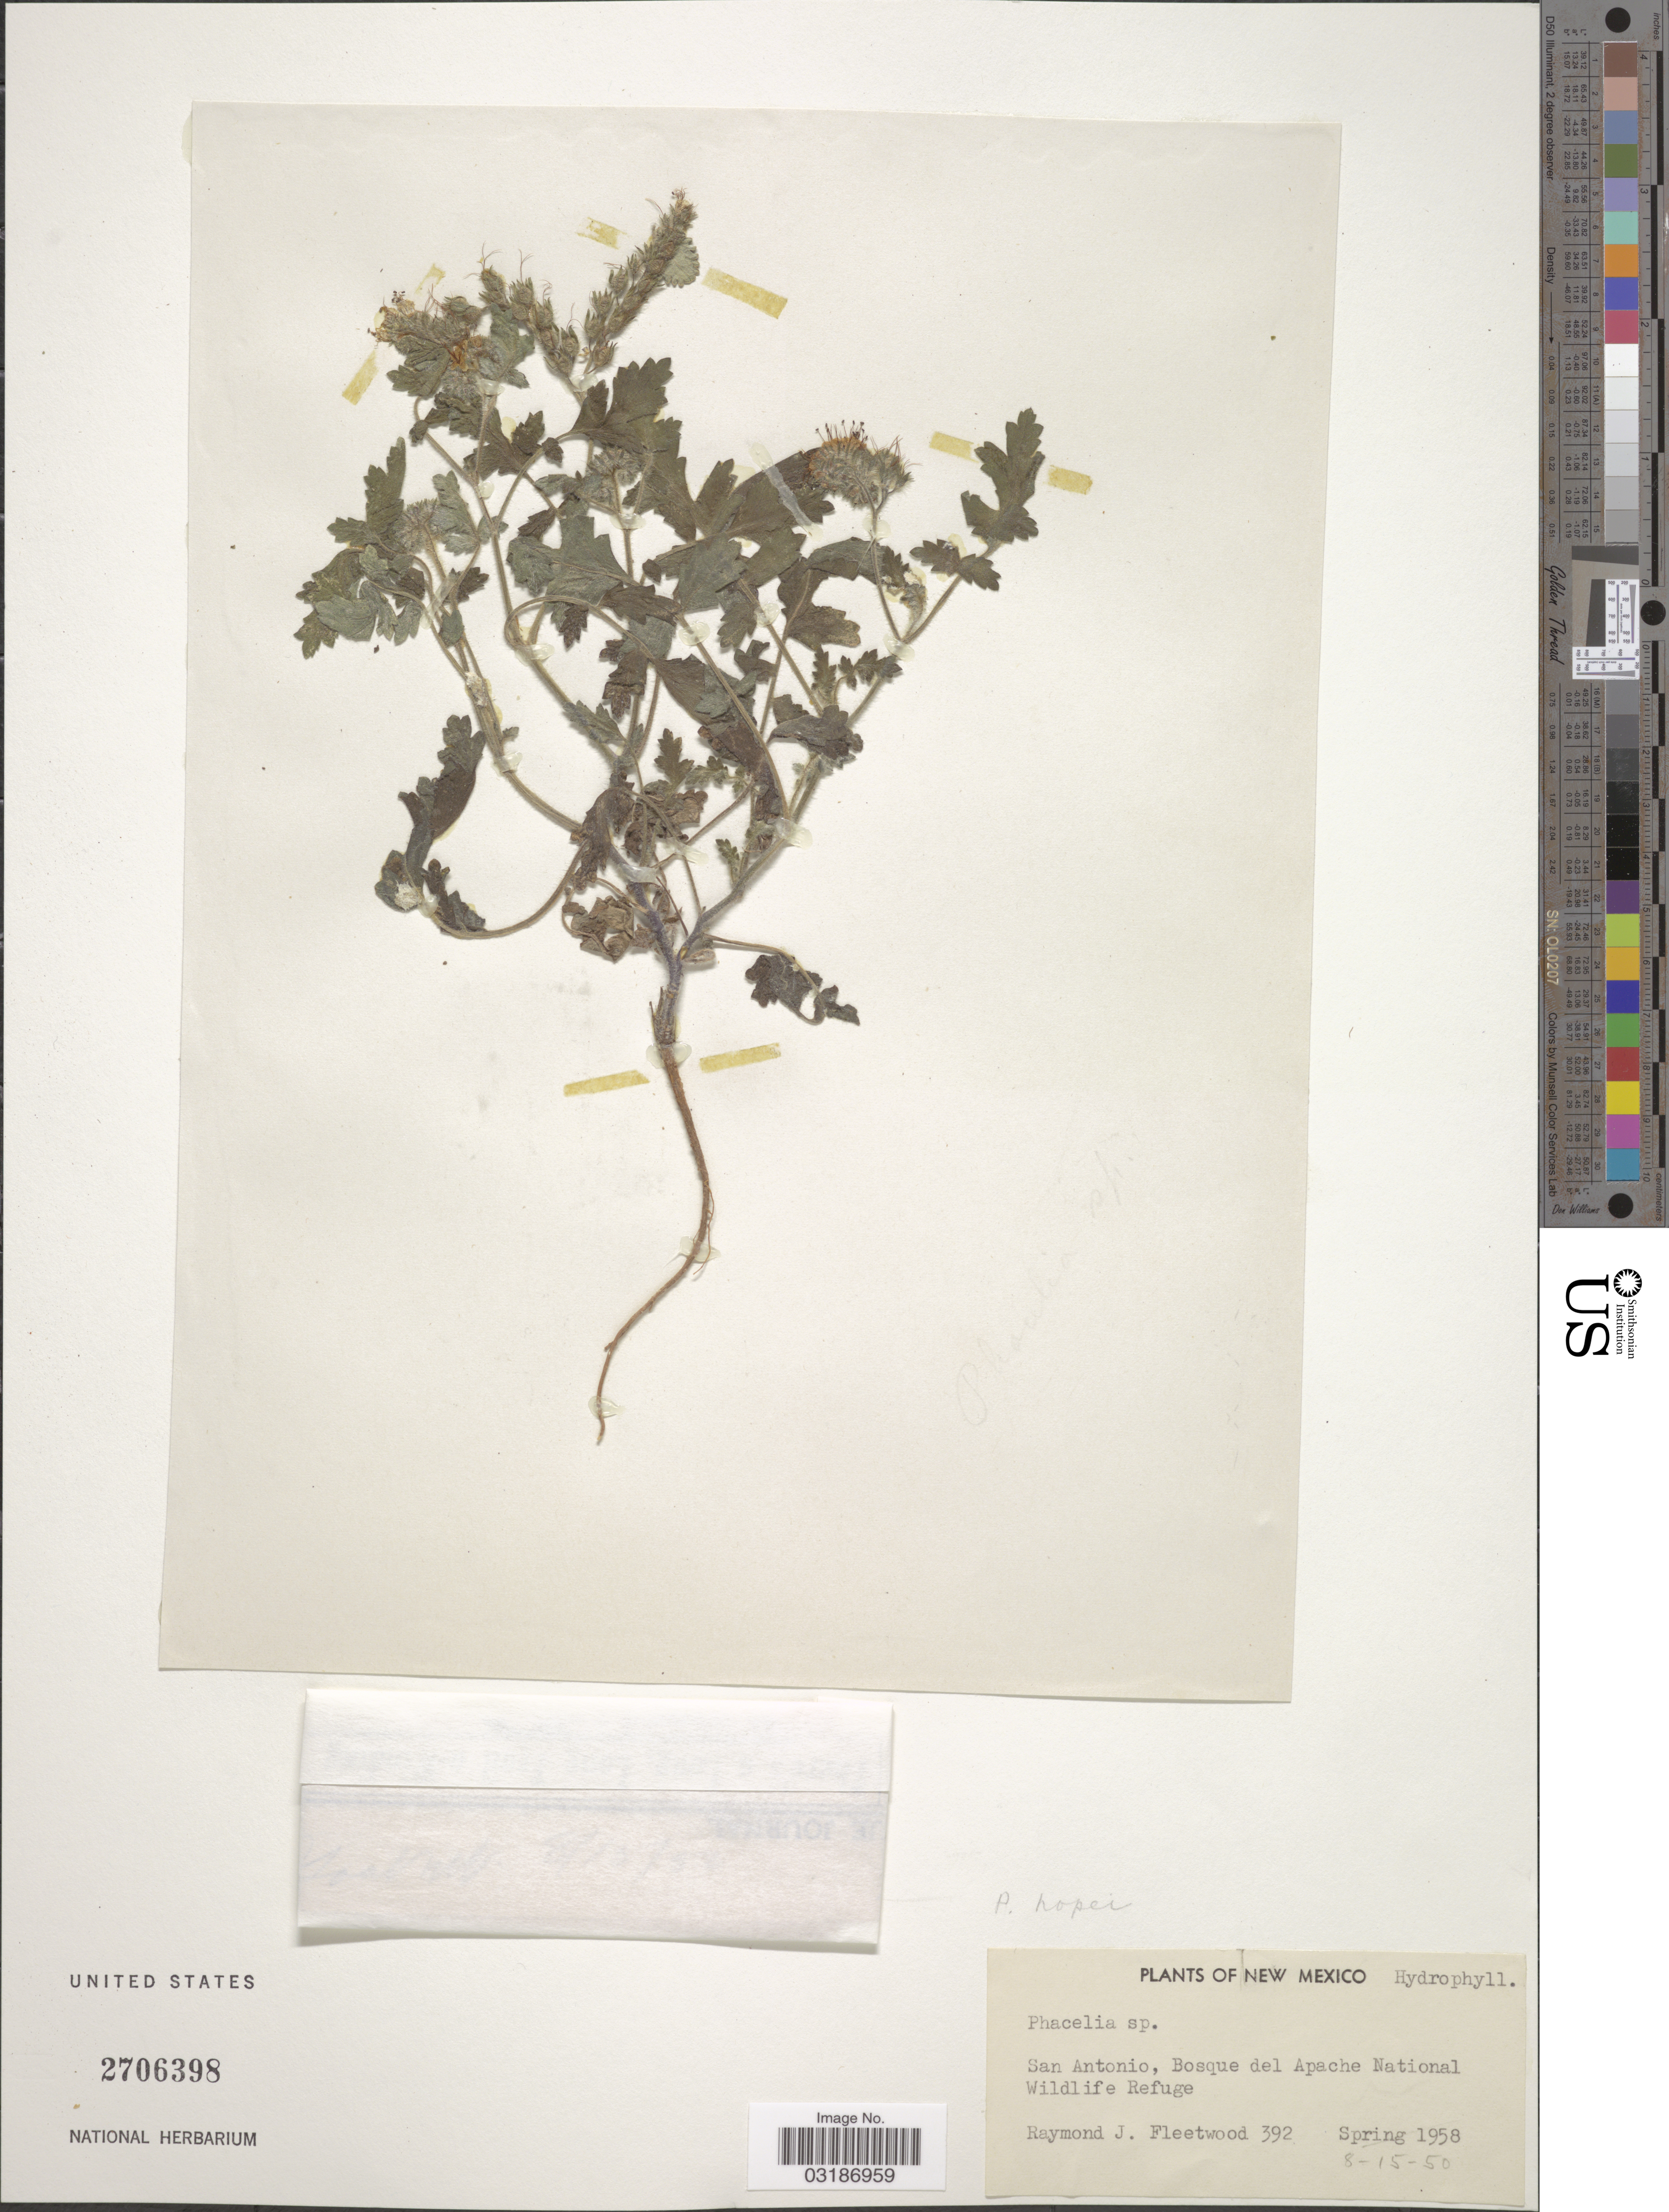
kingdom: Plantae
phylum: Tracheophyta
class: Magnoliopsida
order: Boraginales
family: Hydrophyllaceae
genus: Phacelia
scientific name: Phacelia sp.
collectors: R. J. Fleetwood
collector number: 392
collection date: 1950-08-15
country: United States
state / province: New Mexico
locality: San Antonio, Bosque del Apache National Wildlife Refuge.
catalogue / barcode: US 2706398